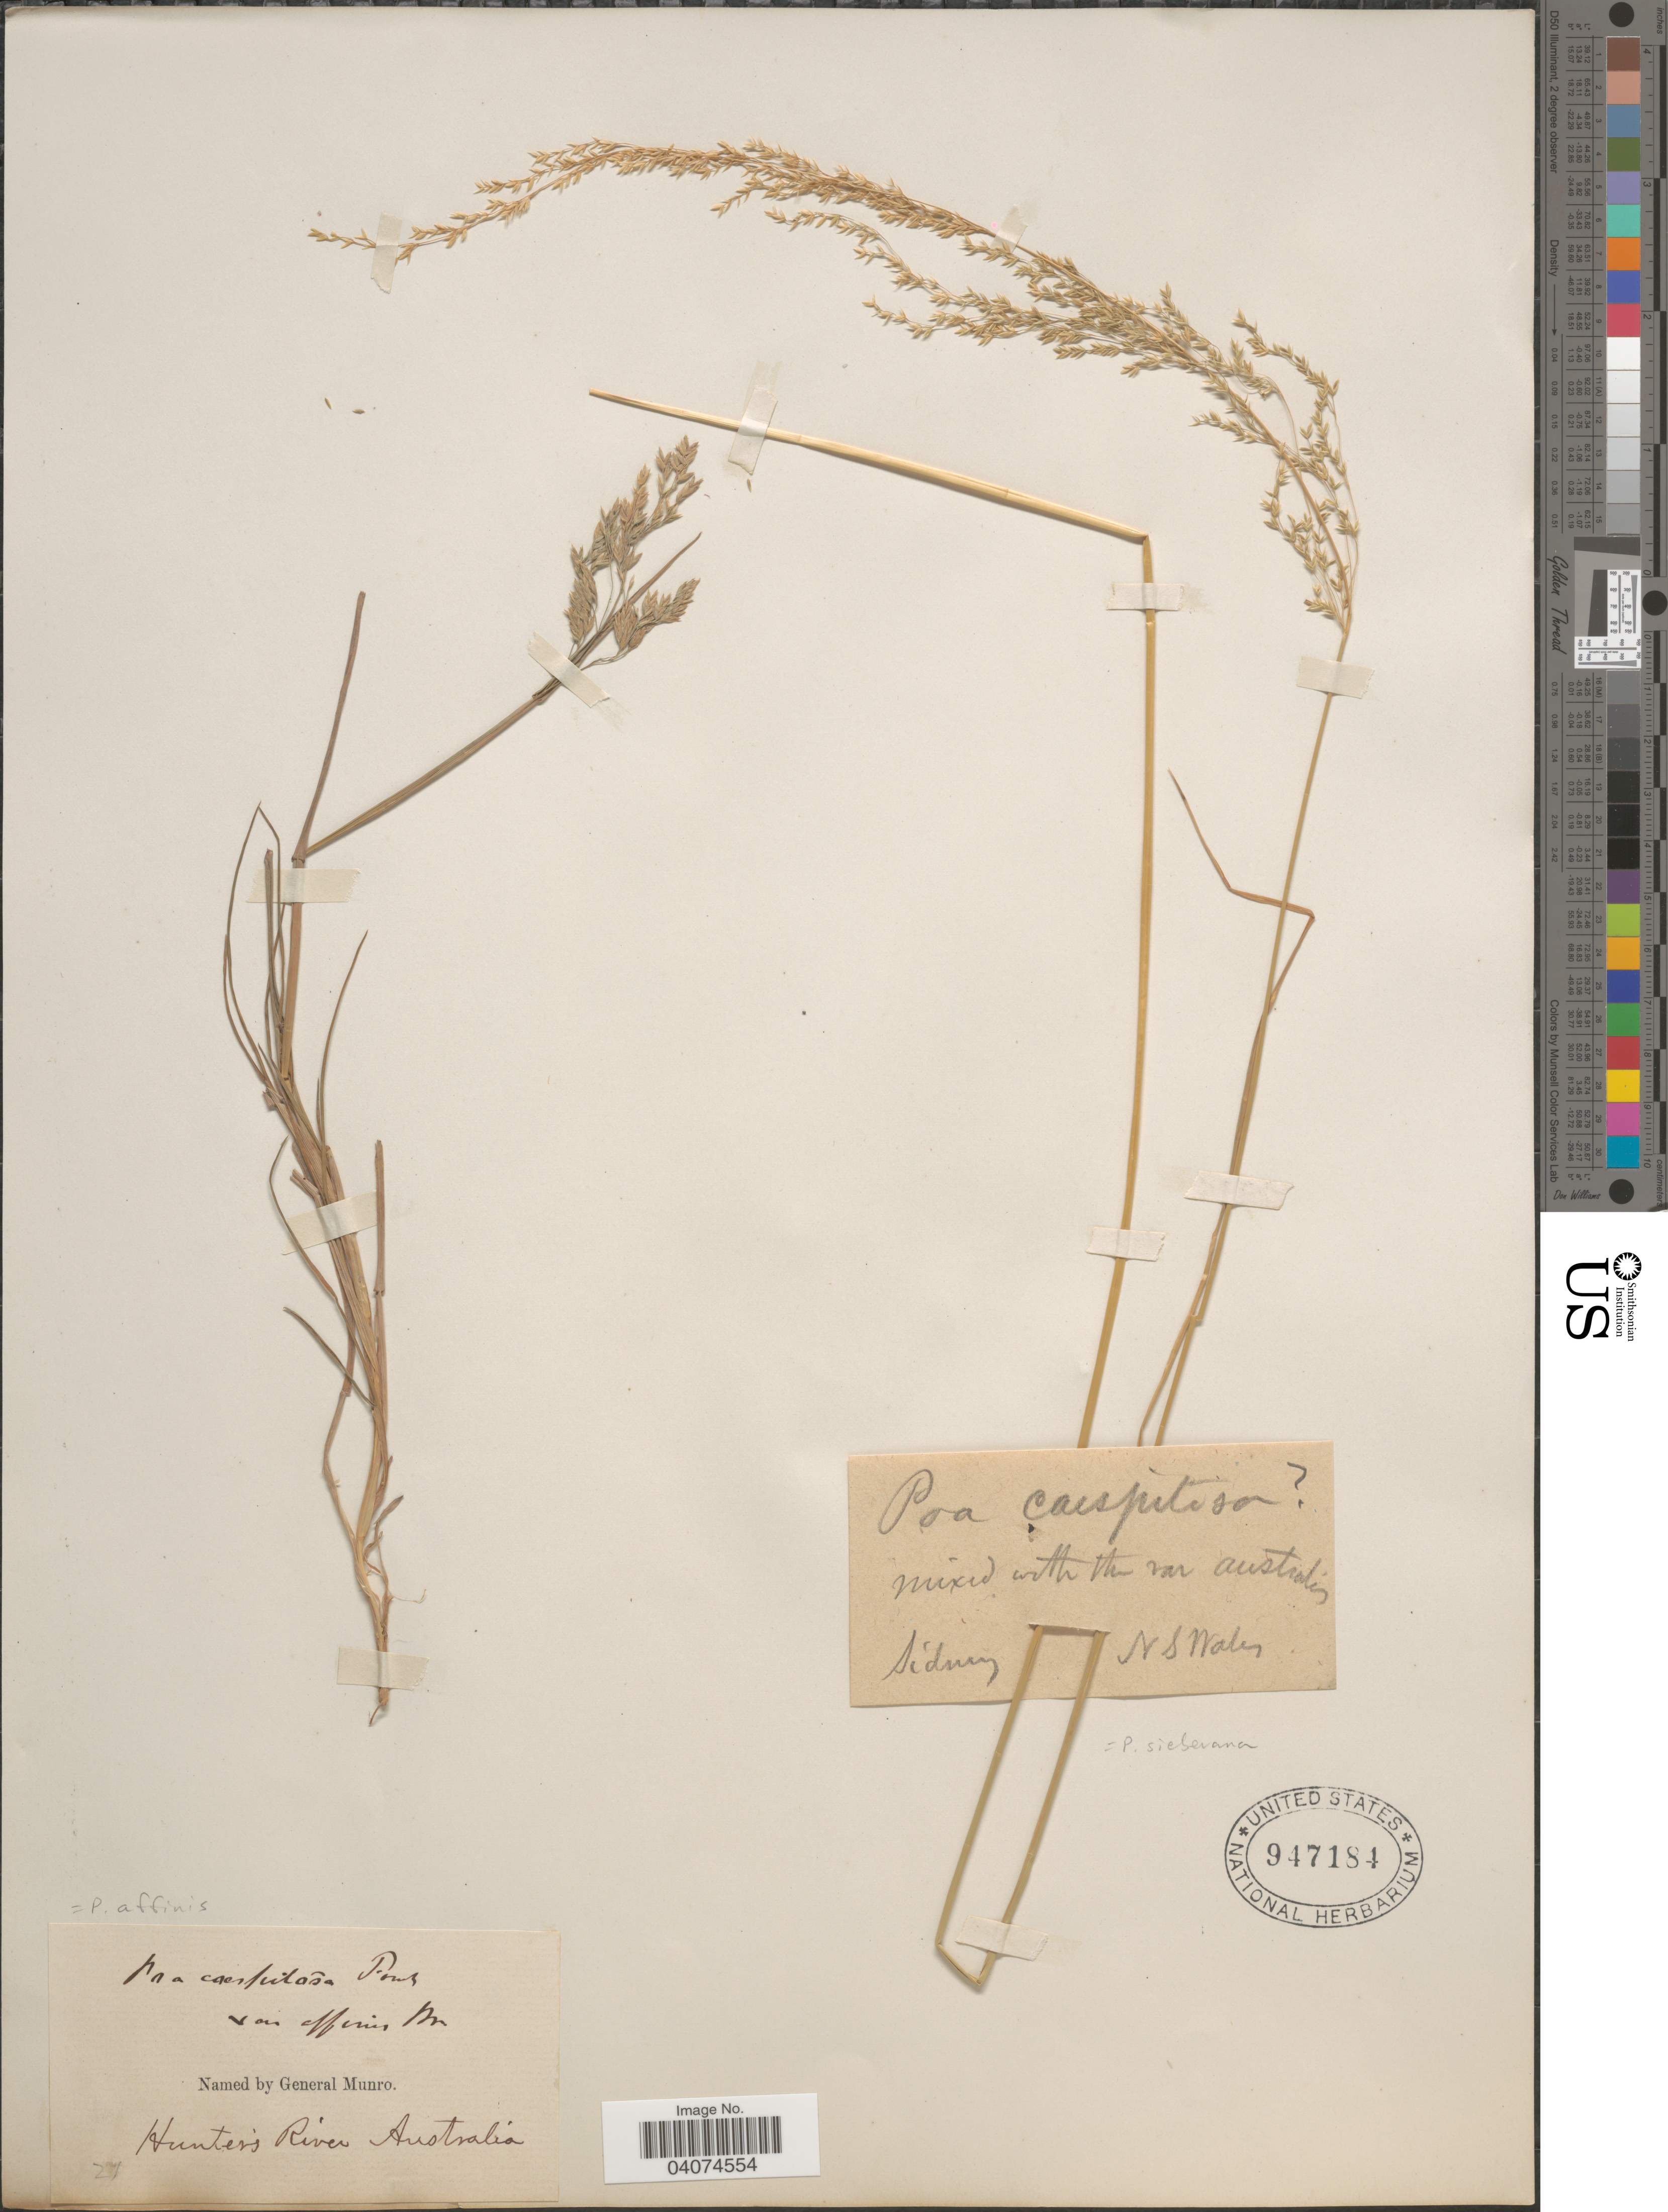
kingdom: Plantae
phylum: Tracheophyta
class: Liliopsida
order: Poales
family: Poaceae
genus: Poa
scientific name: Poa affinis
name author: R. Br.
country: Australia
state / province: New South Wales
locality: Sidney [Sydney]. Hunter's River.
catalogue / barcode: US 947184